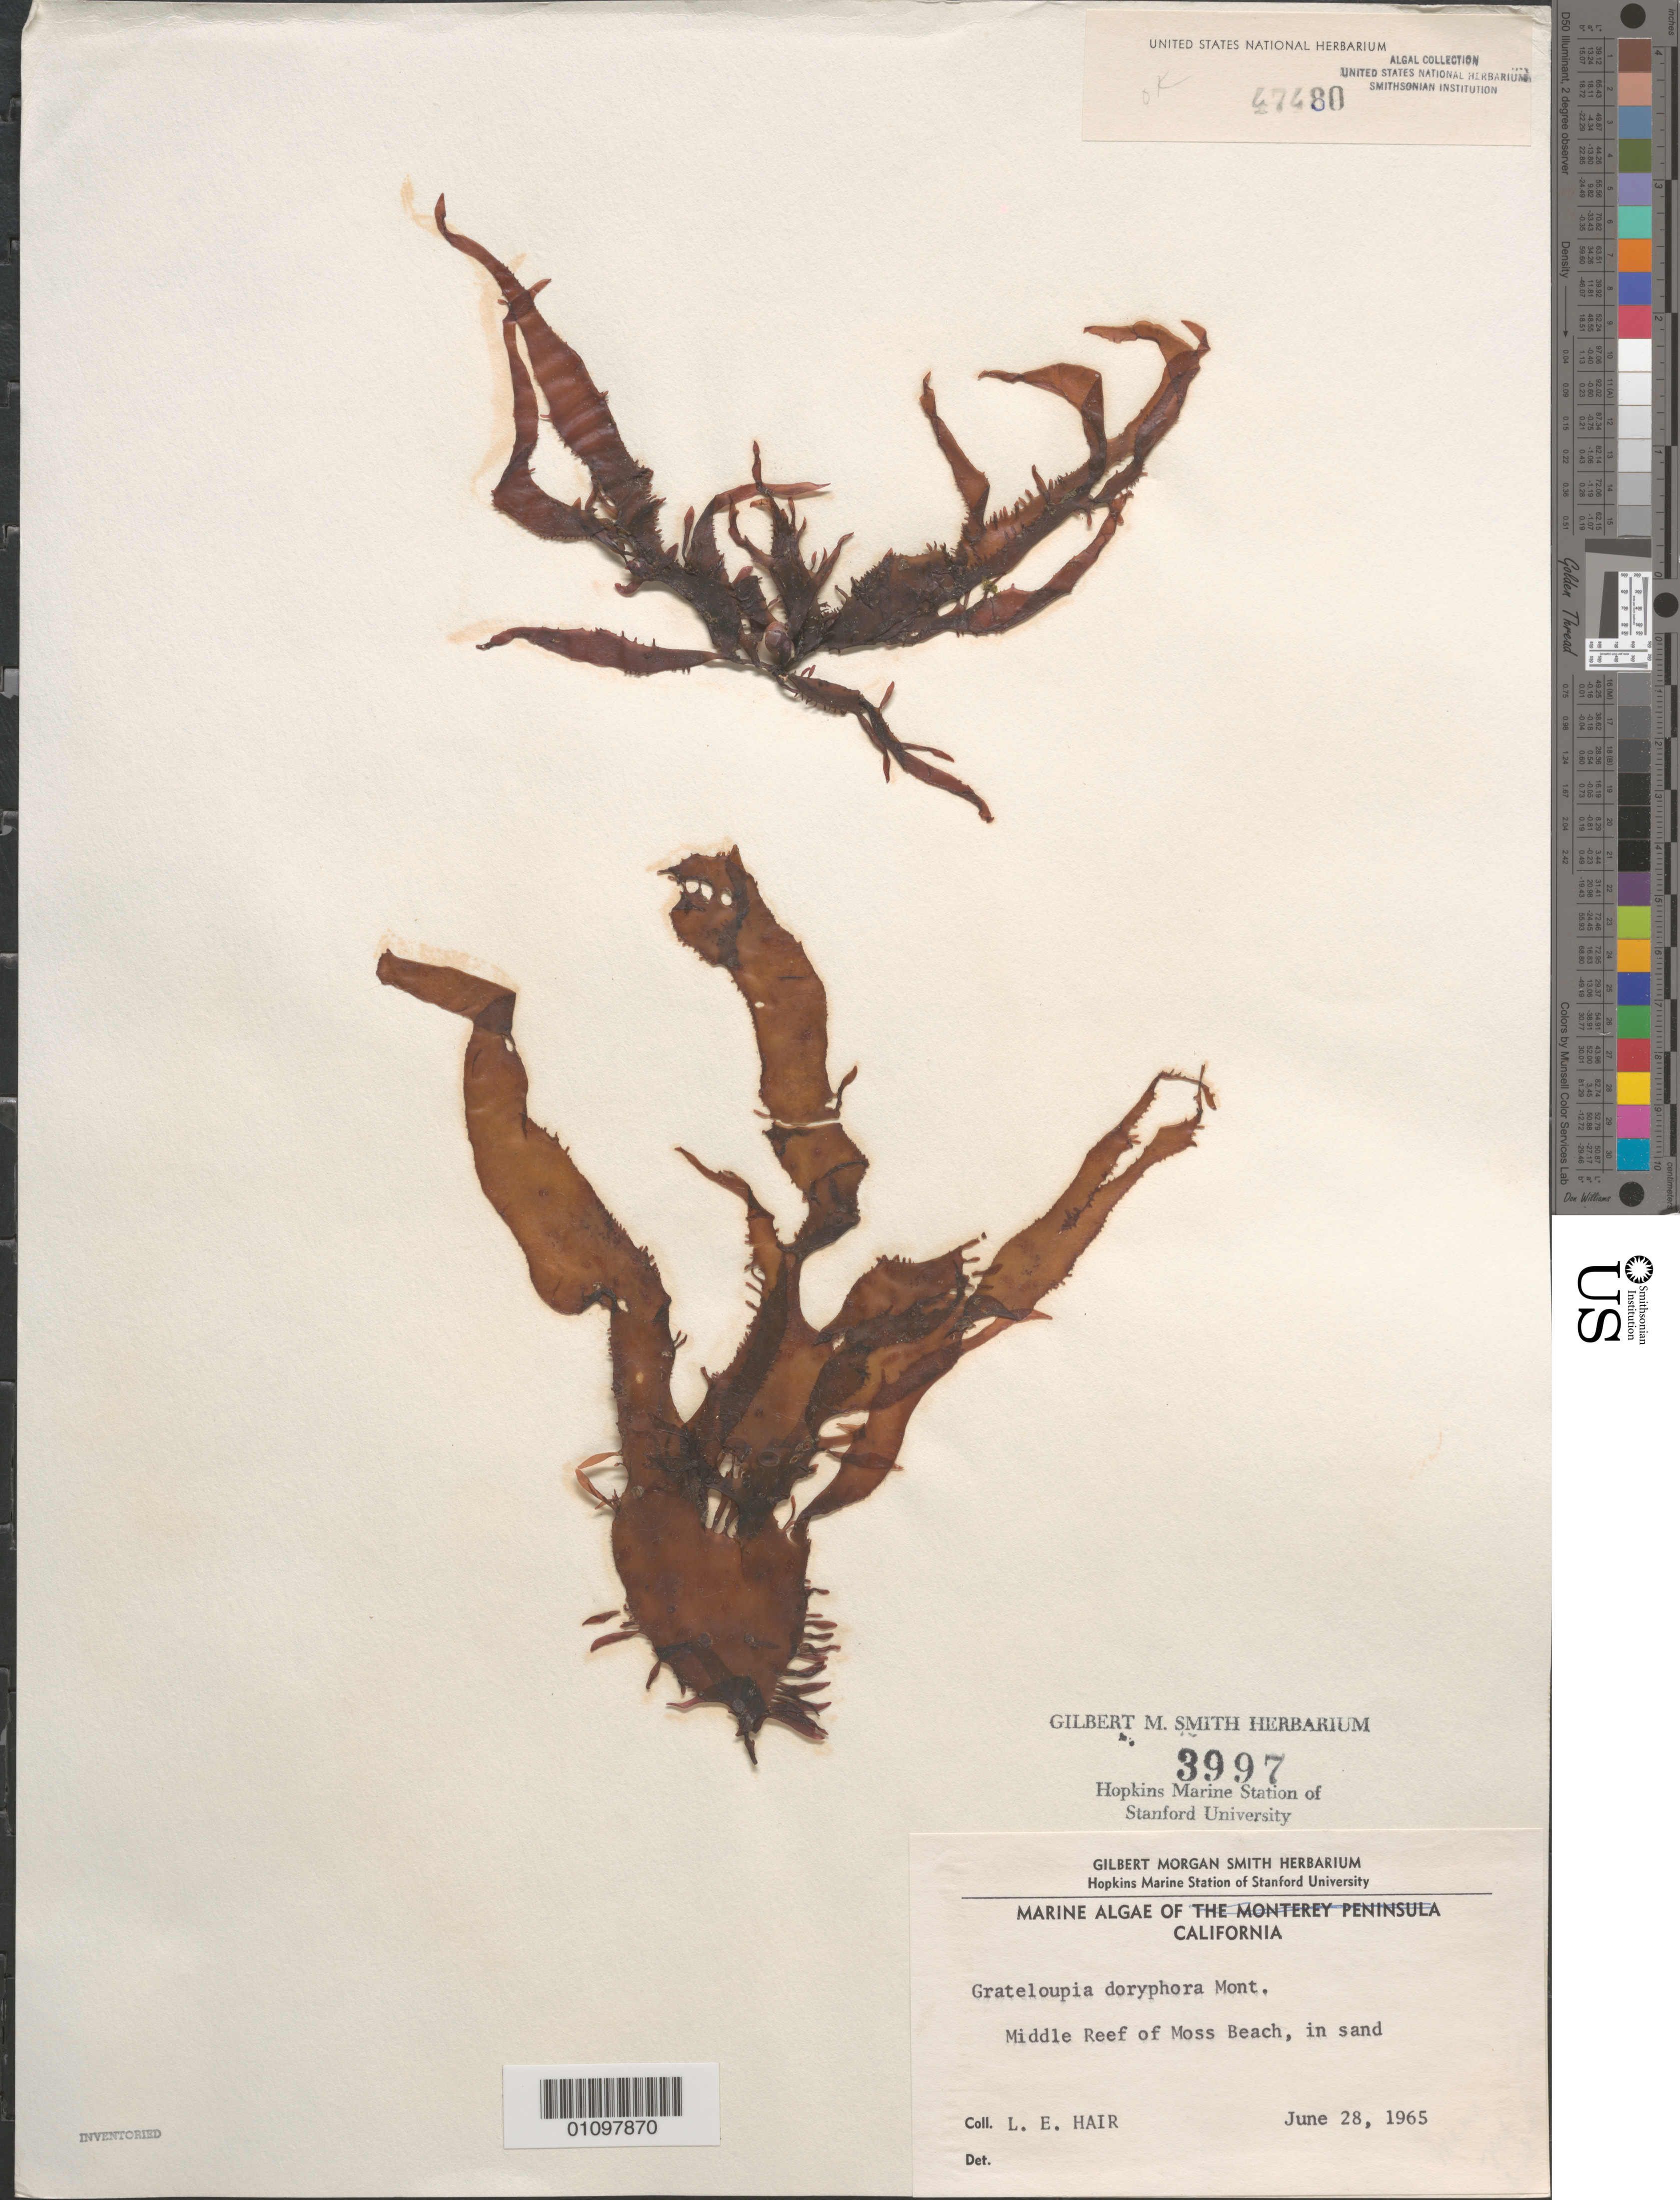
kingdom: Plantae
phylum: Rhodophyta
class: Florideophyceae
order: Halymeniales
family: Halymeniaceae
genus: Grateloupia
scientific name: Grateloupia doryphora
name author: (Mont.) Howe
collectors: L. Hair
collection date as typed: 28 Jun 1965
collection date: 1965-06-28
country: United States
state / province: California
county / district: Monterey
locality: Middle Reef of Moss Beach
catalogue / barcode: US 47480